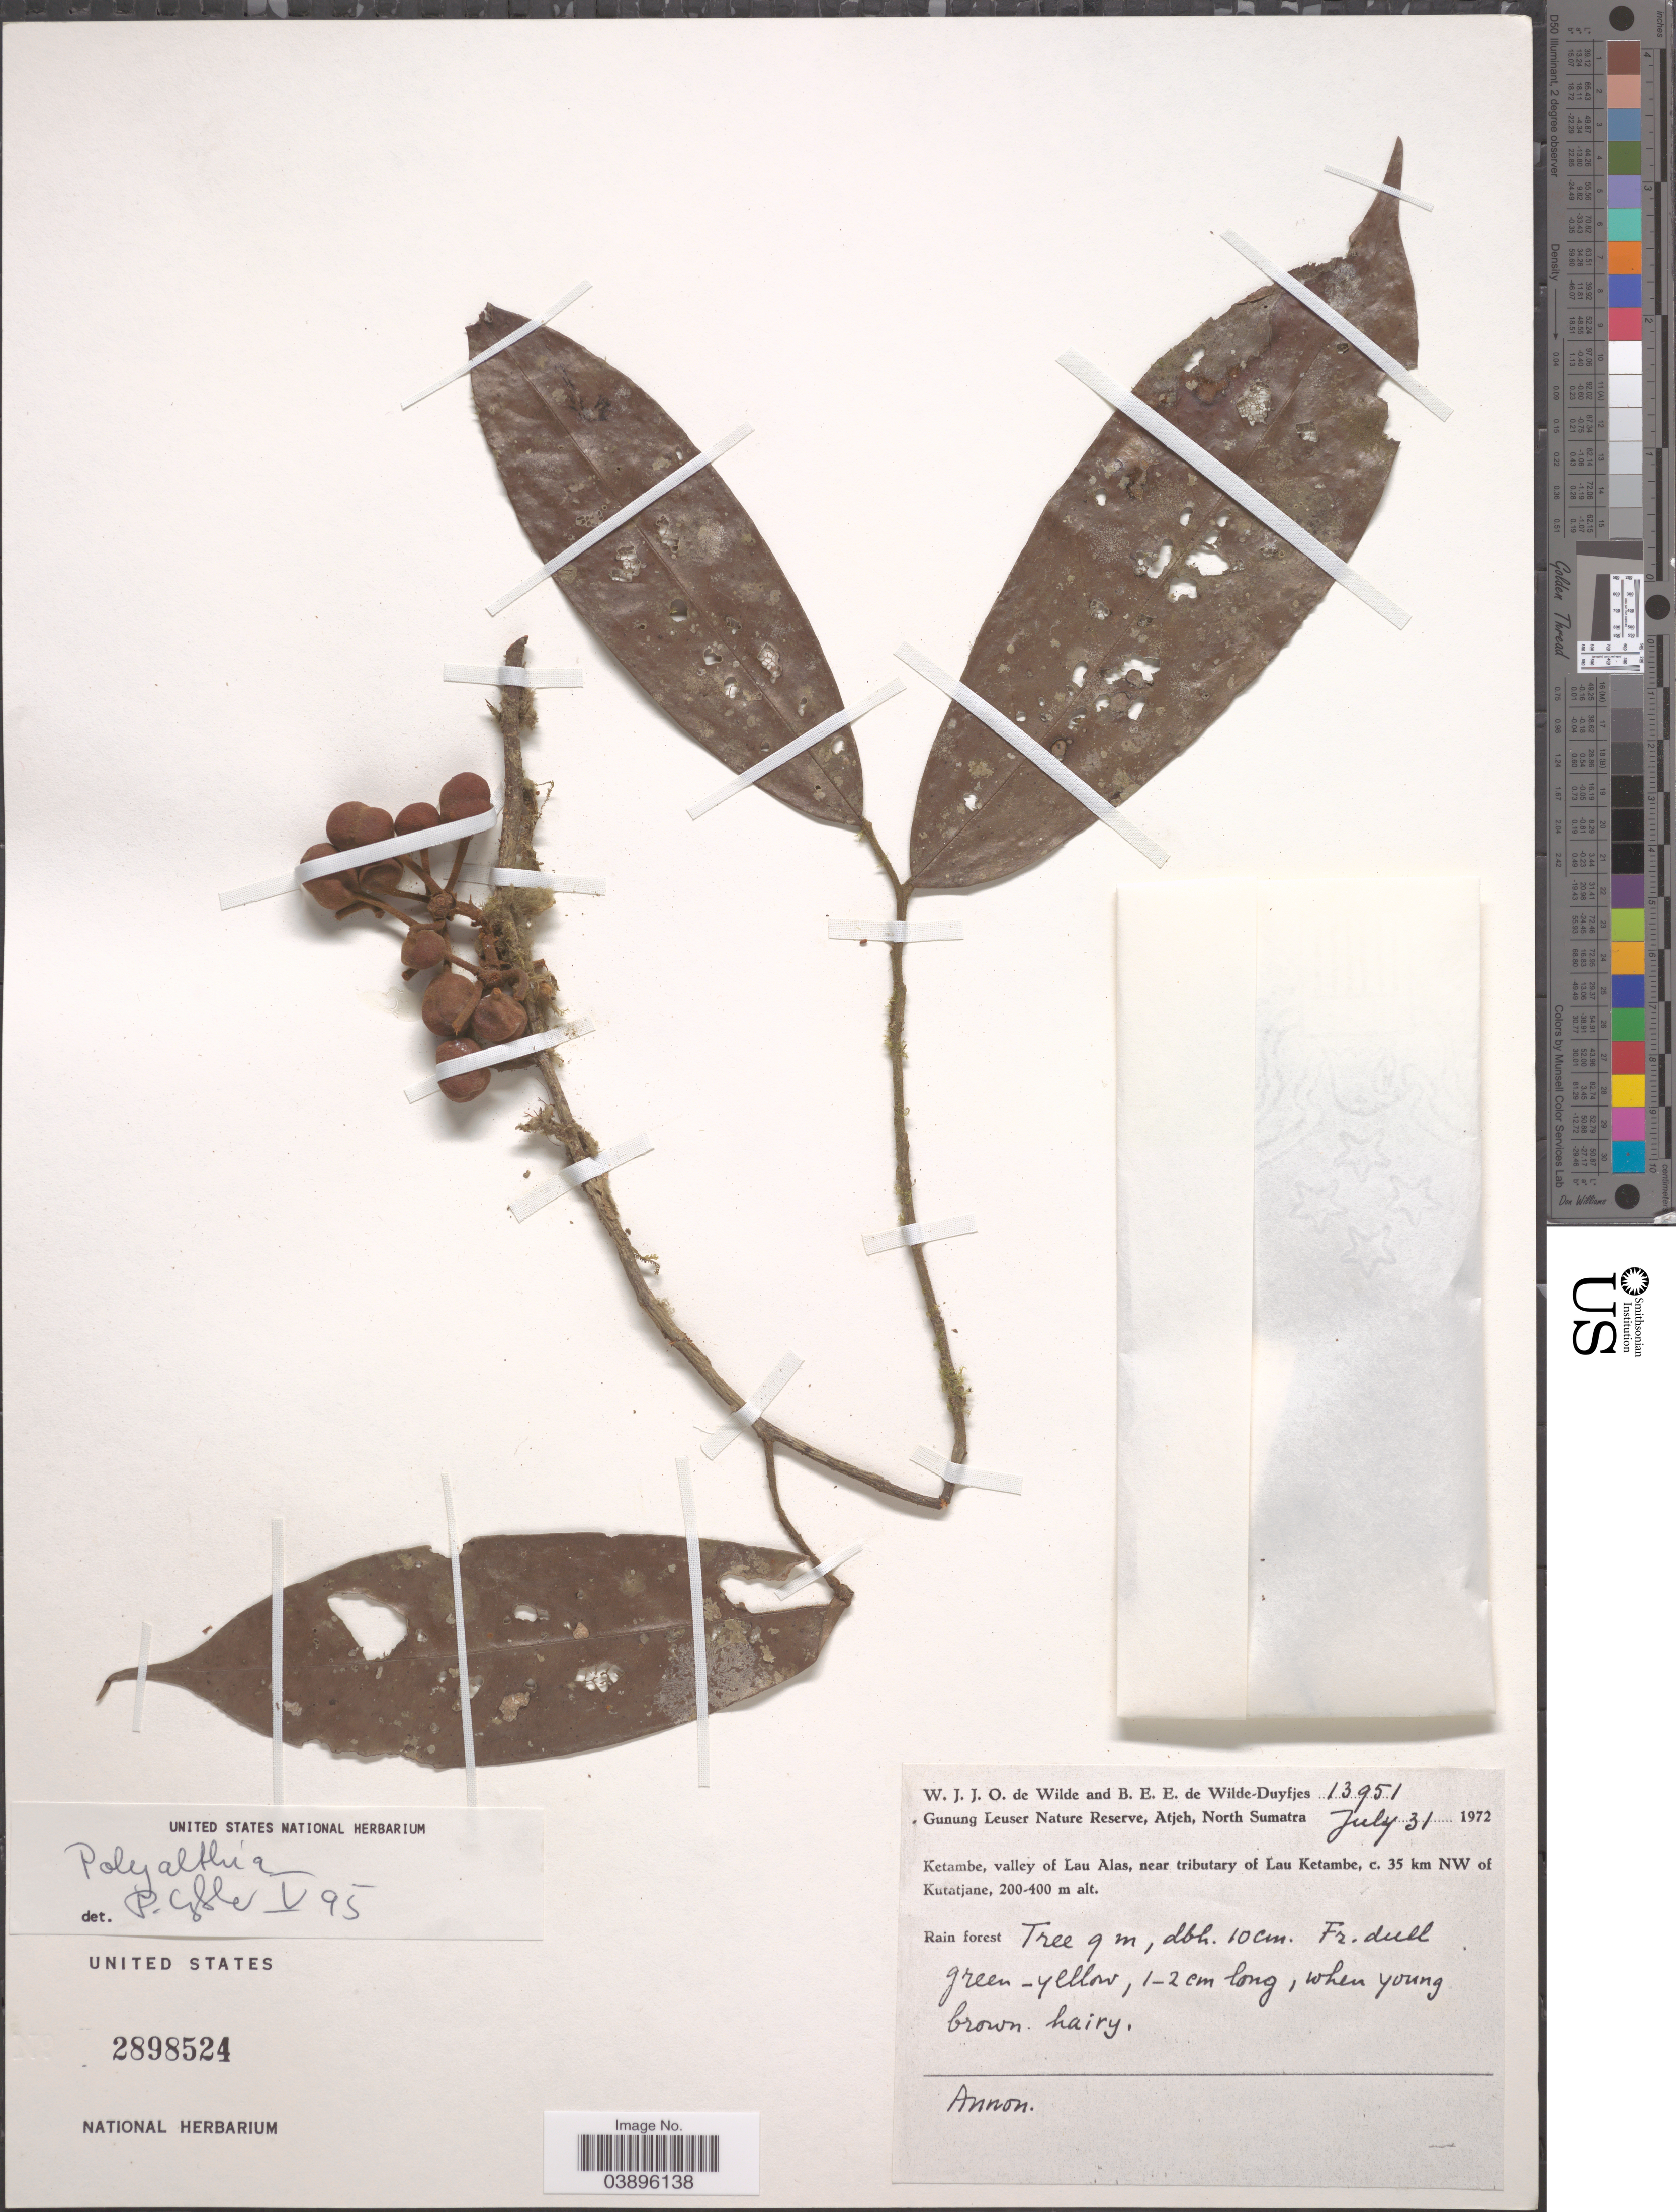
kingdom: Plantae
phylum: Tracheophyta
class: Magnoliopsida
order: Magnoliales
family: Annonaceae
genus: Polyalthia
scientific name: Polyalthia sp.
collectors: W. J. de Wilde & B. E. de Wilde-Duyfjes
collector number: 13951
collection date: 1972-07-31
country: Indonesia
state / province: Sumatra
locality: Gunung Leuser Nature Reserve, Atjeh, North Sumatra. ketambe, valley of Lau Alas, near tributary of Lau Ketambe, c. 35 km NW of Kutatjane. Annon [unsure placement]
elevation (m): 200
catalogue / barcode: US 2898524